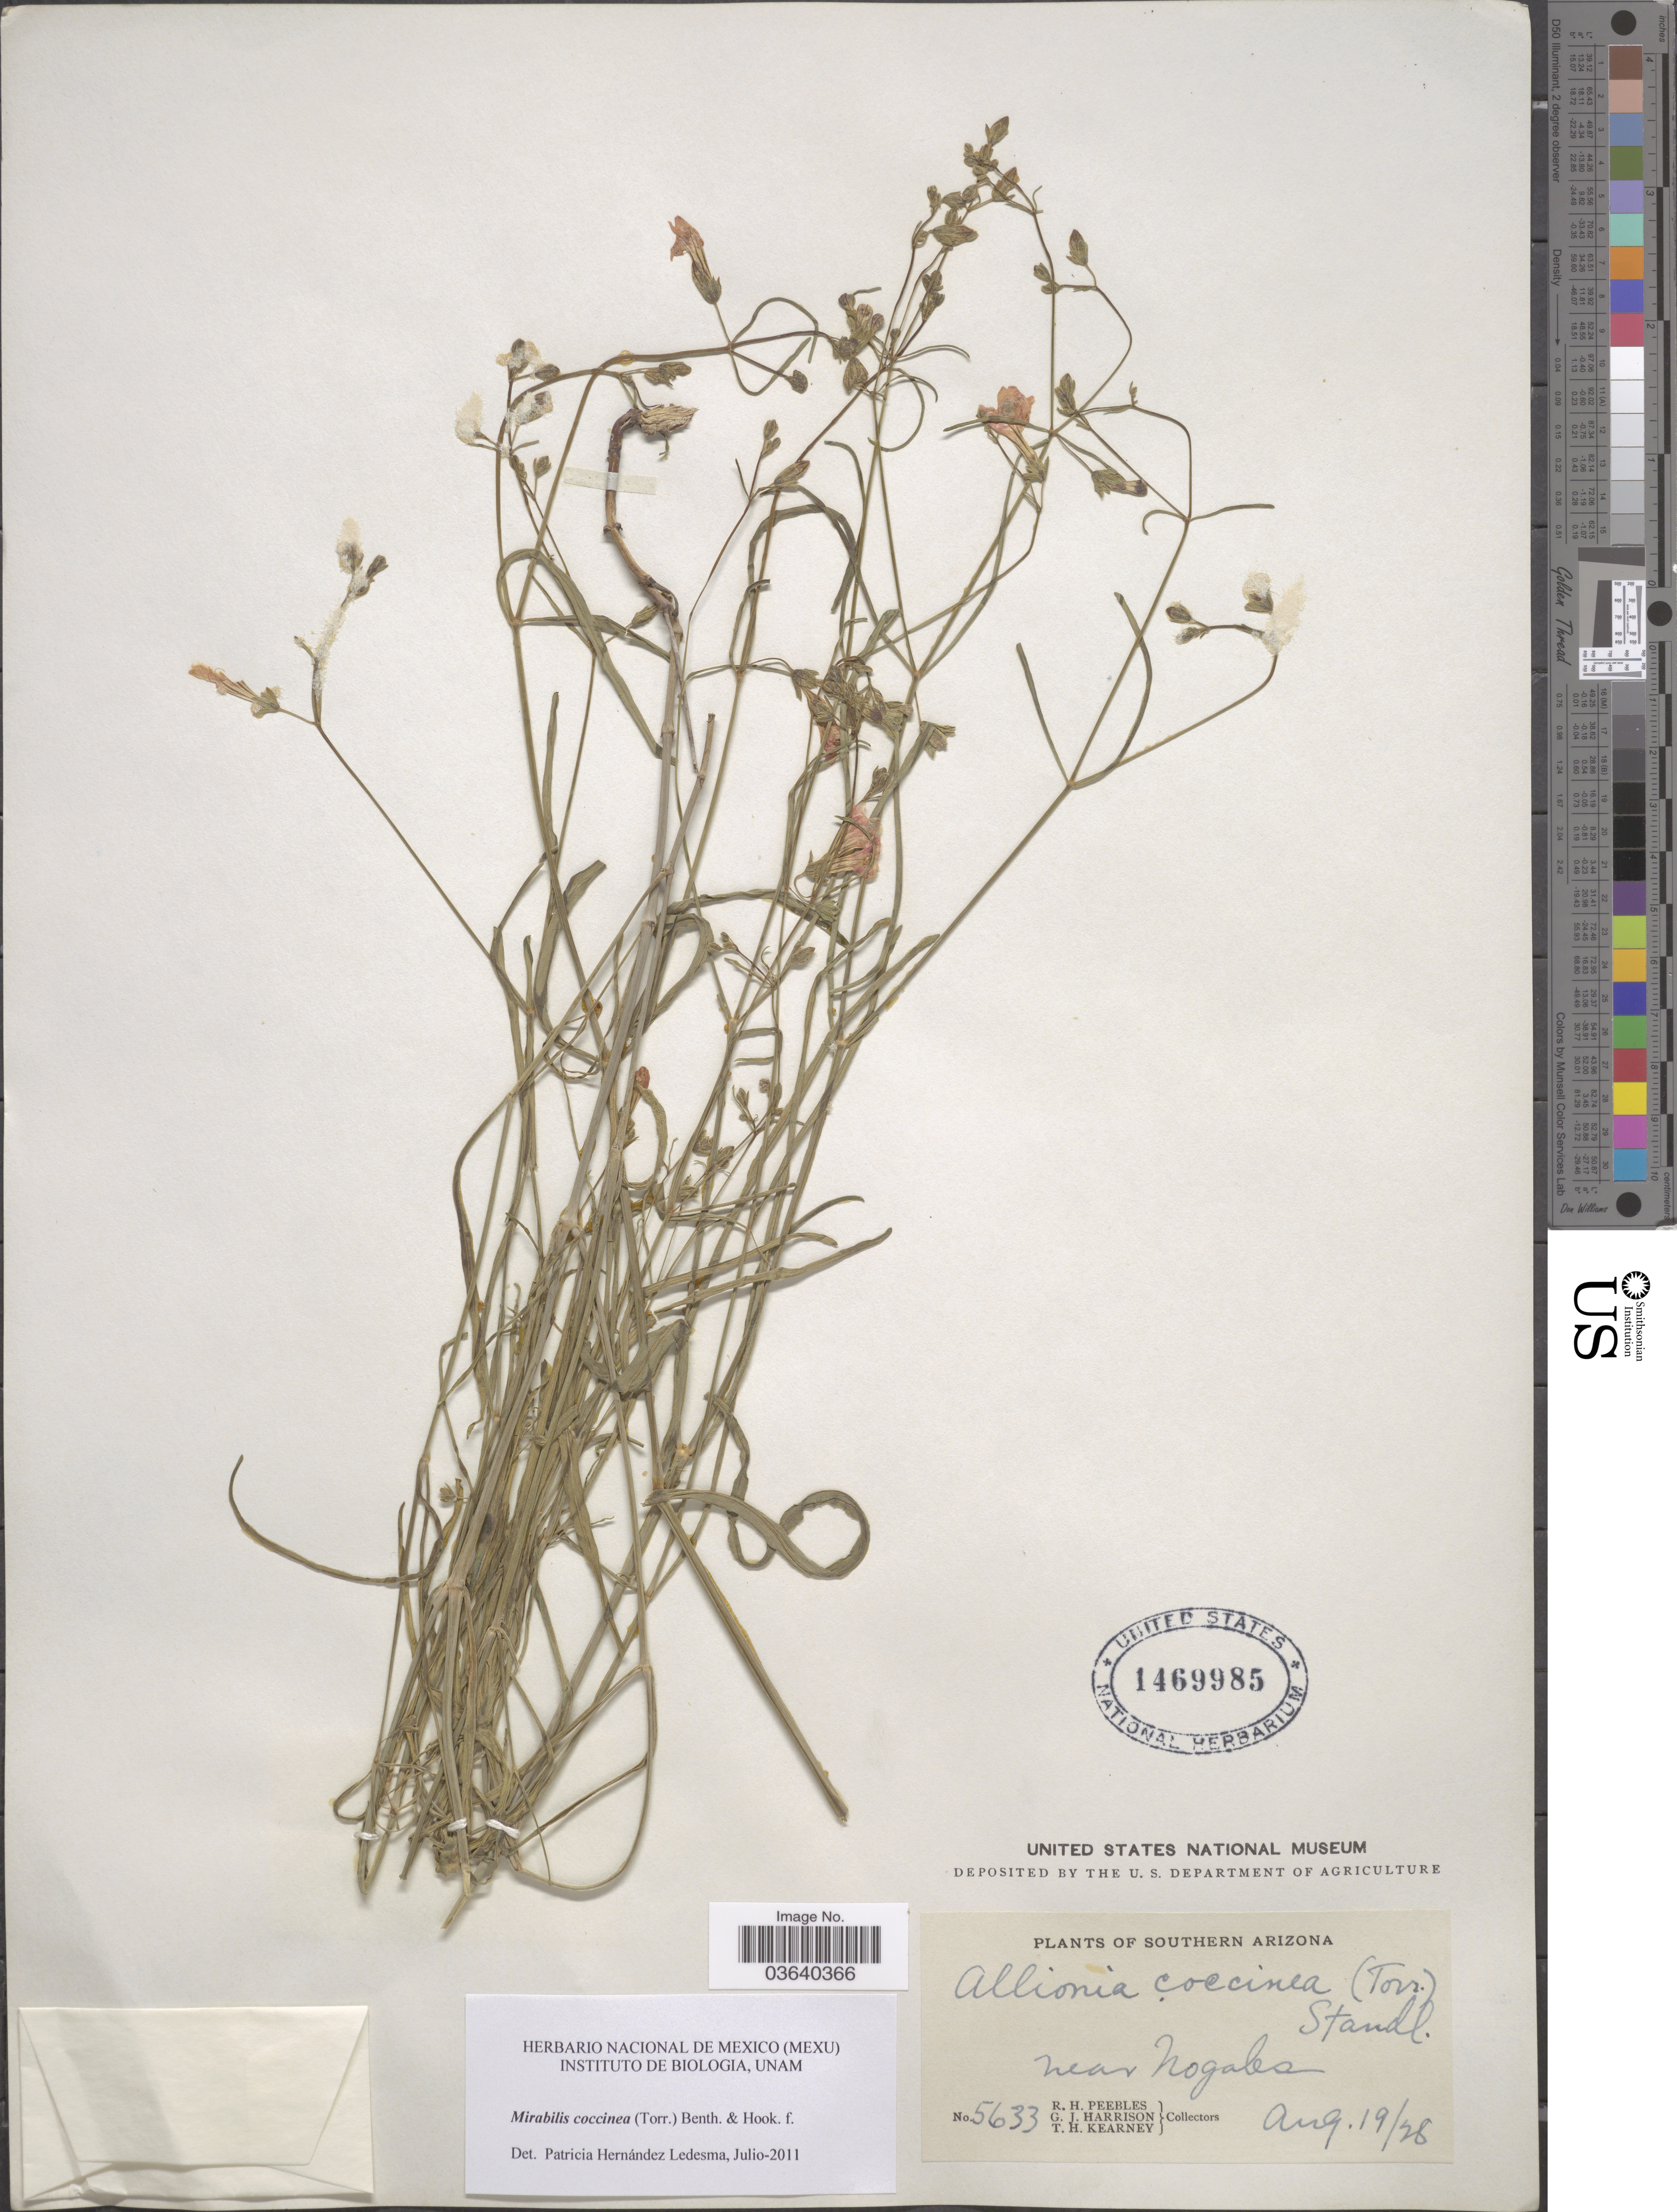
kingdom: Plantae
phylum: Tracheophyta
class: Magnoliopsida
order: Caryophyllales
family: Nyctaginaceae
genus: Mirabilis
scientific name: Mirabilis coccinea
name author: (Torr.) Benth. & Hook. f.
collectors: R. H. Peebles, G. J. Harrison & T. H. Kearney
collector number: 5633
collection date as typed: Transcribed d/m/y: 19/8/28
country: United States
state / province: Arizona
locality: Southern Arizona, Near Nogales.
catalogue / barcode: US 1469985